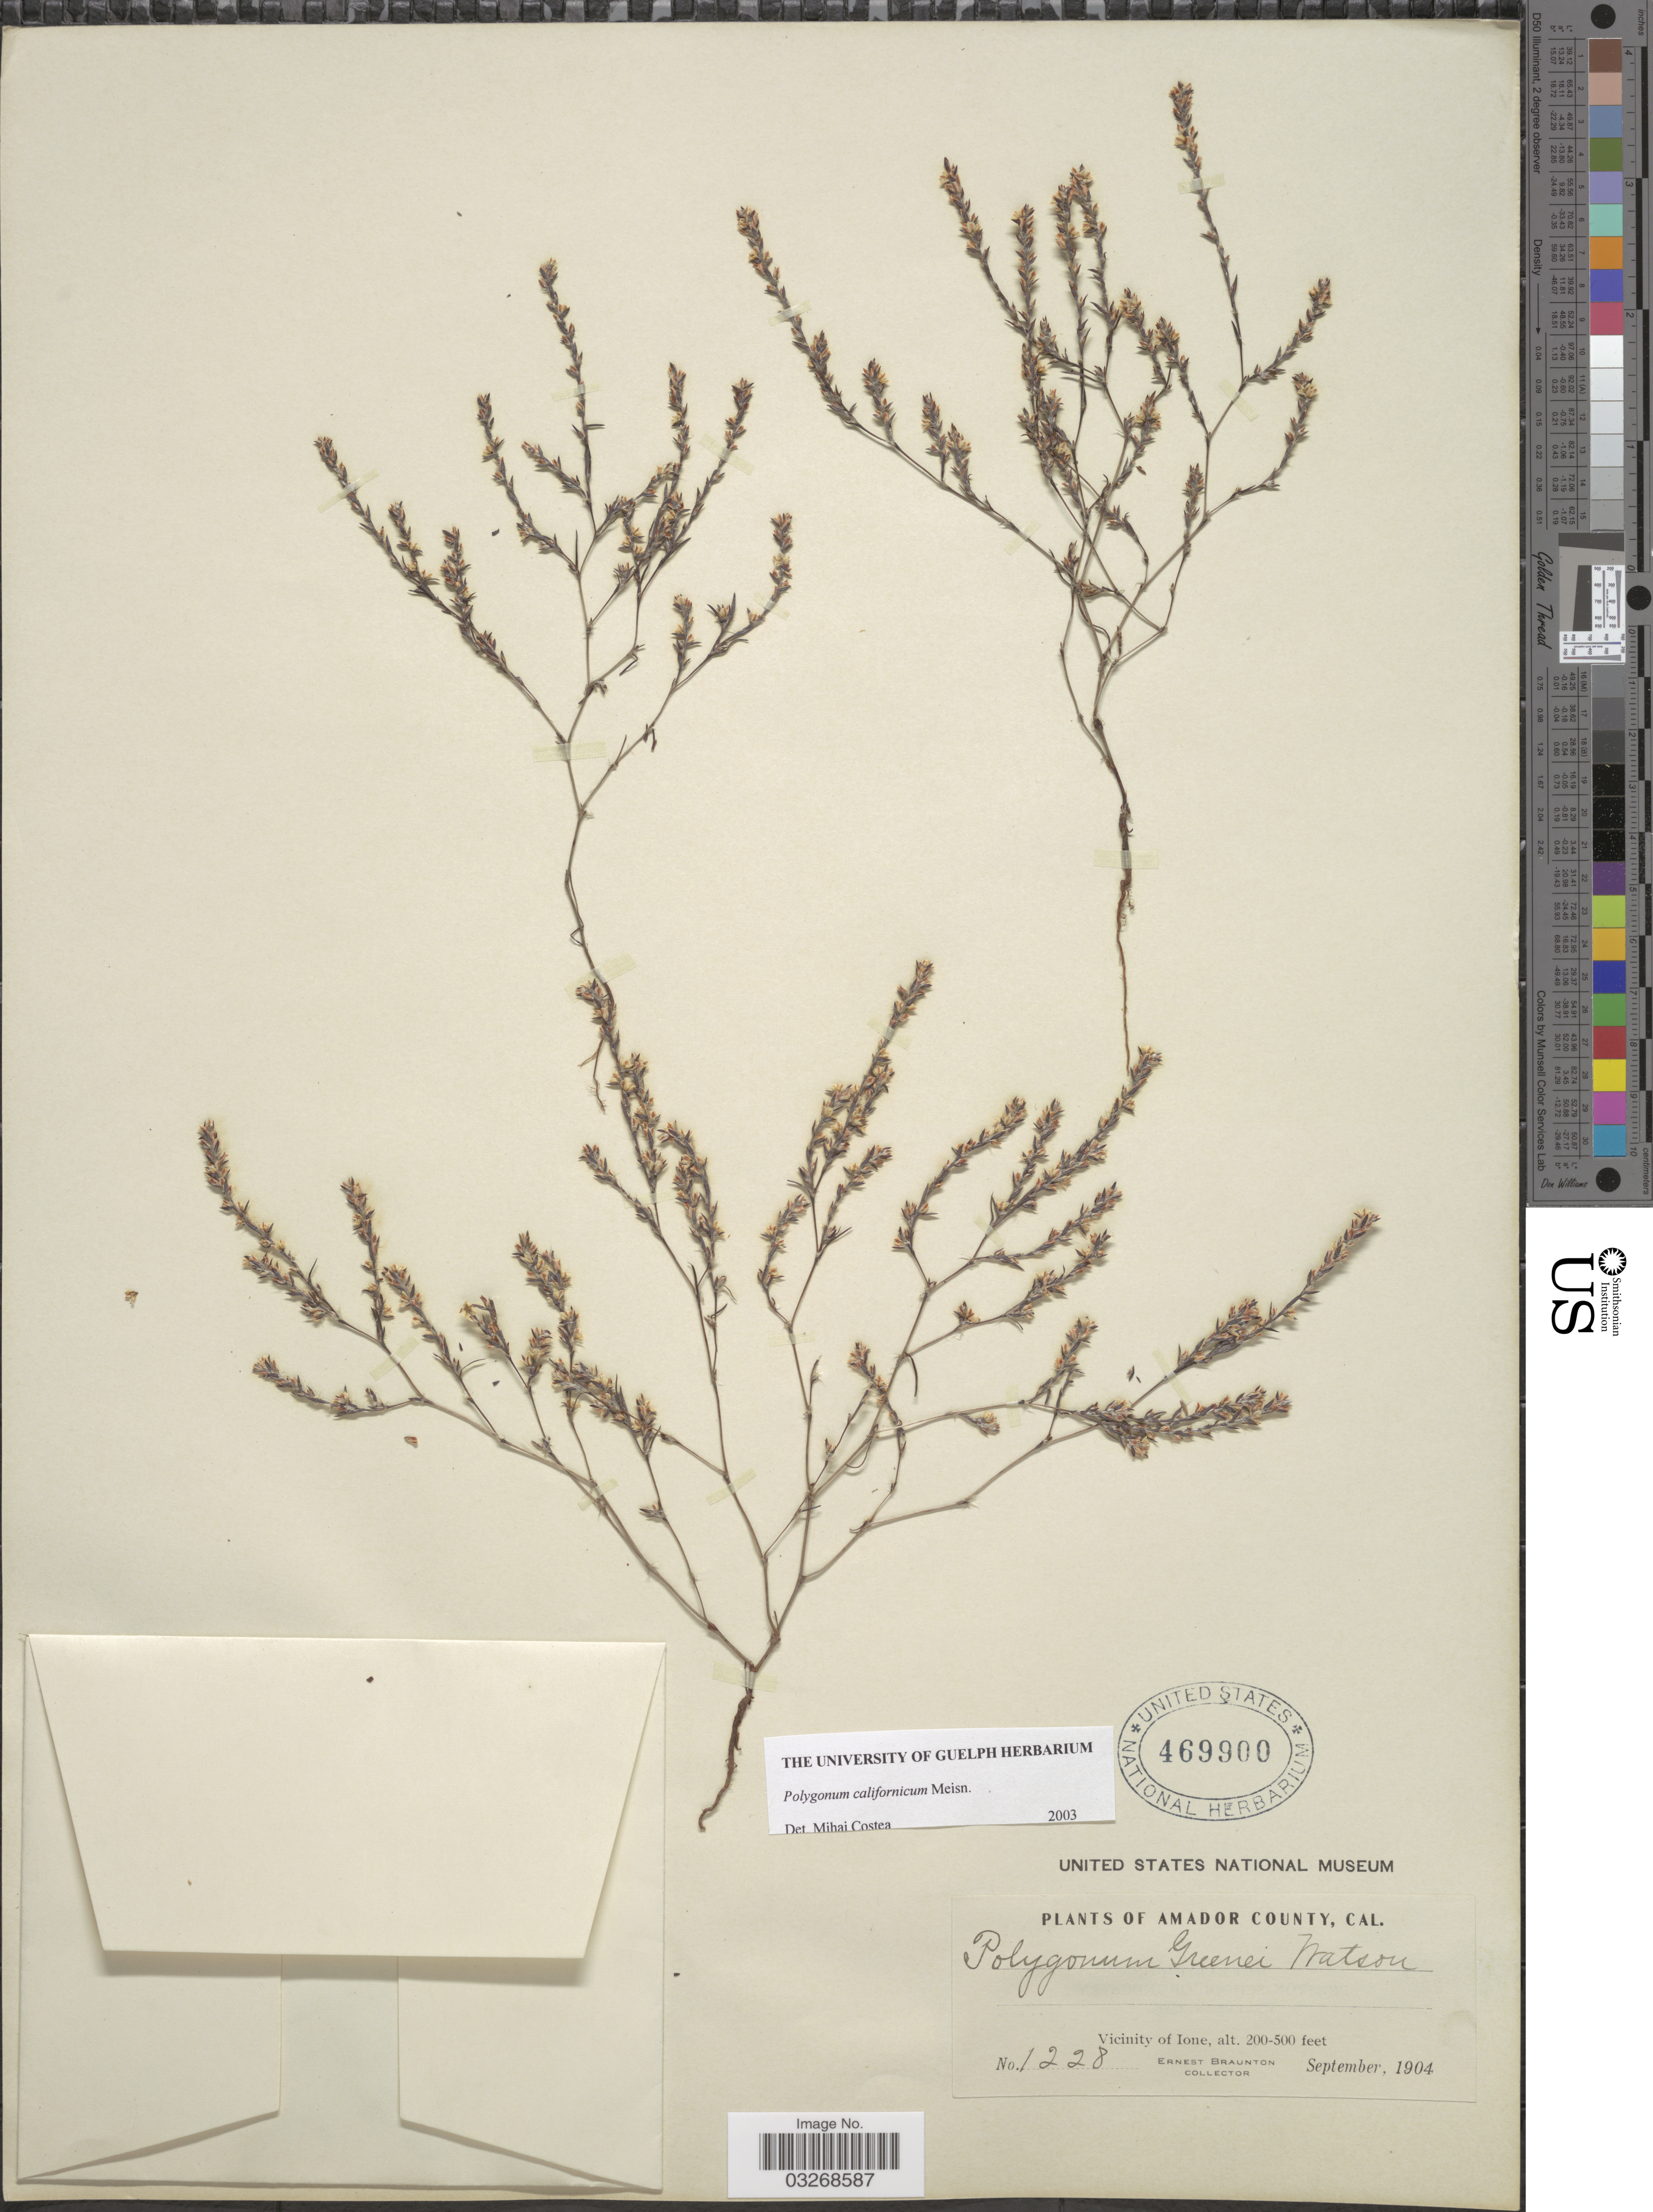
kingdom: Plantae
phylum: Tracheophyta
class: Magnoliopsida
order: Caryophyllales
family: Polygonaceae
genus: Polygonum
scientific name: Polygonum californicum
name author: Meisn.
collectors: E. Braunton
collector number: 1228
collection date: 1904-09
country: United States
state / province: California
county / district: Amador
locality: Amador County. Vicinity of Ione.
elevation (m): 61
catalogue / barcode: US 469900